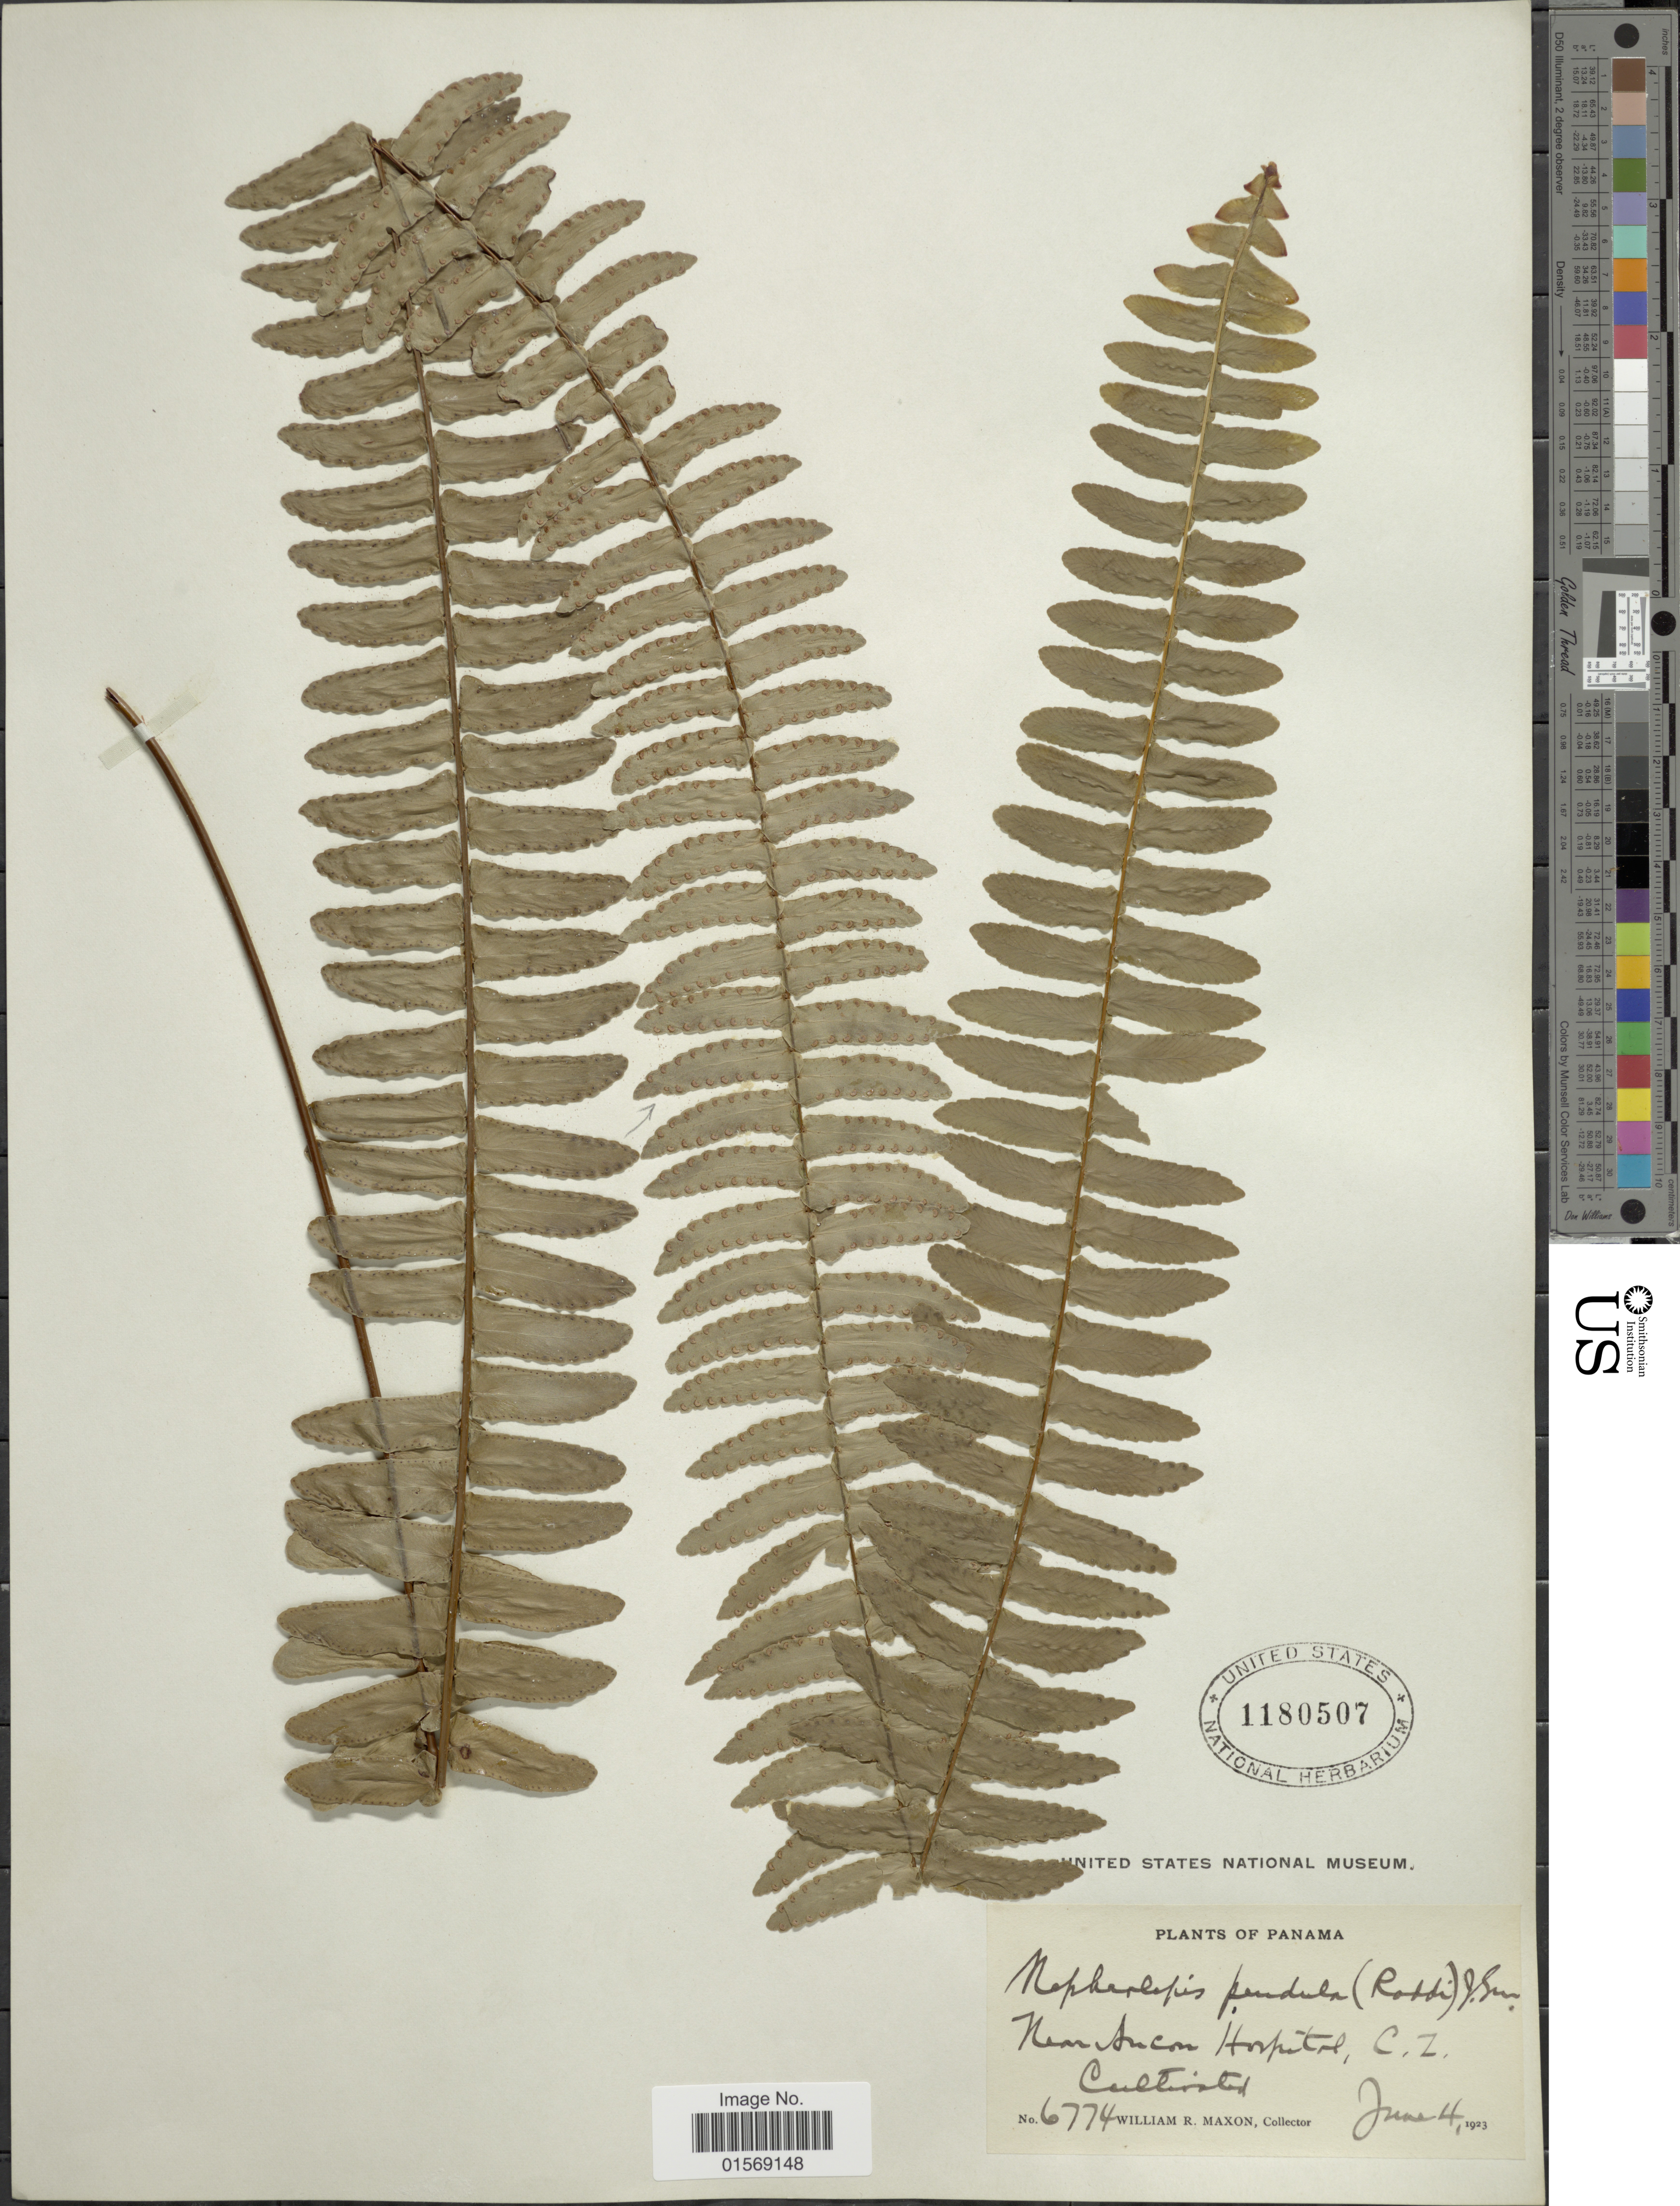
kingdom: Plantae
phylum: Tracheophyta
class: Polypodiopsida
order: Polypodiales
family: Nephrolepidaceae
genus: Nephrolepis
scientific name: Nephrolepis pendula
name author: (Raddi) J. Sm.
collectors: W. R. Maxon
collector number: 6774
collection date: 1923-06-04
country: Panama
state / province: Colón / Panamá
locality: Panama, Near Aucan Hospital, C. Z.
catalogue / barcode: US 1180507